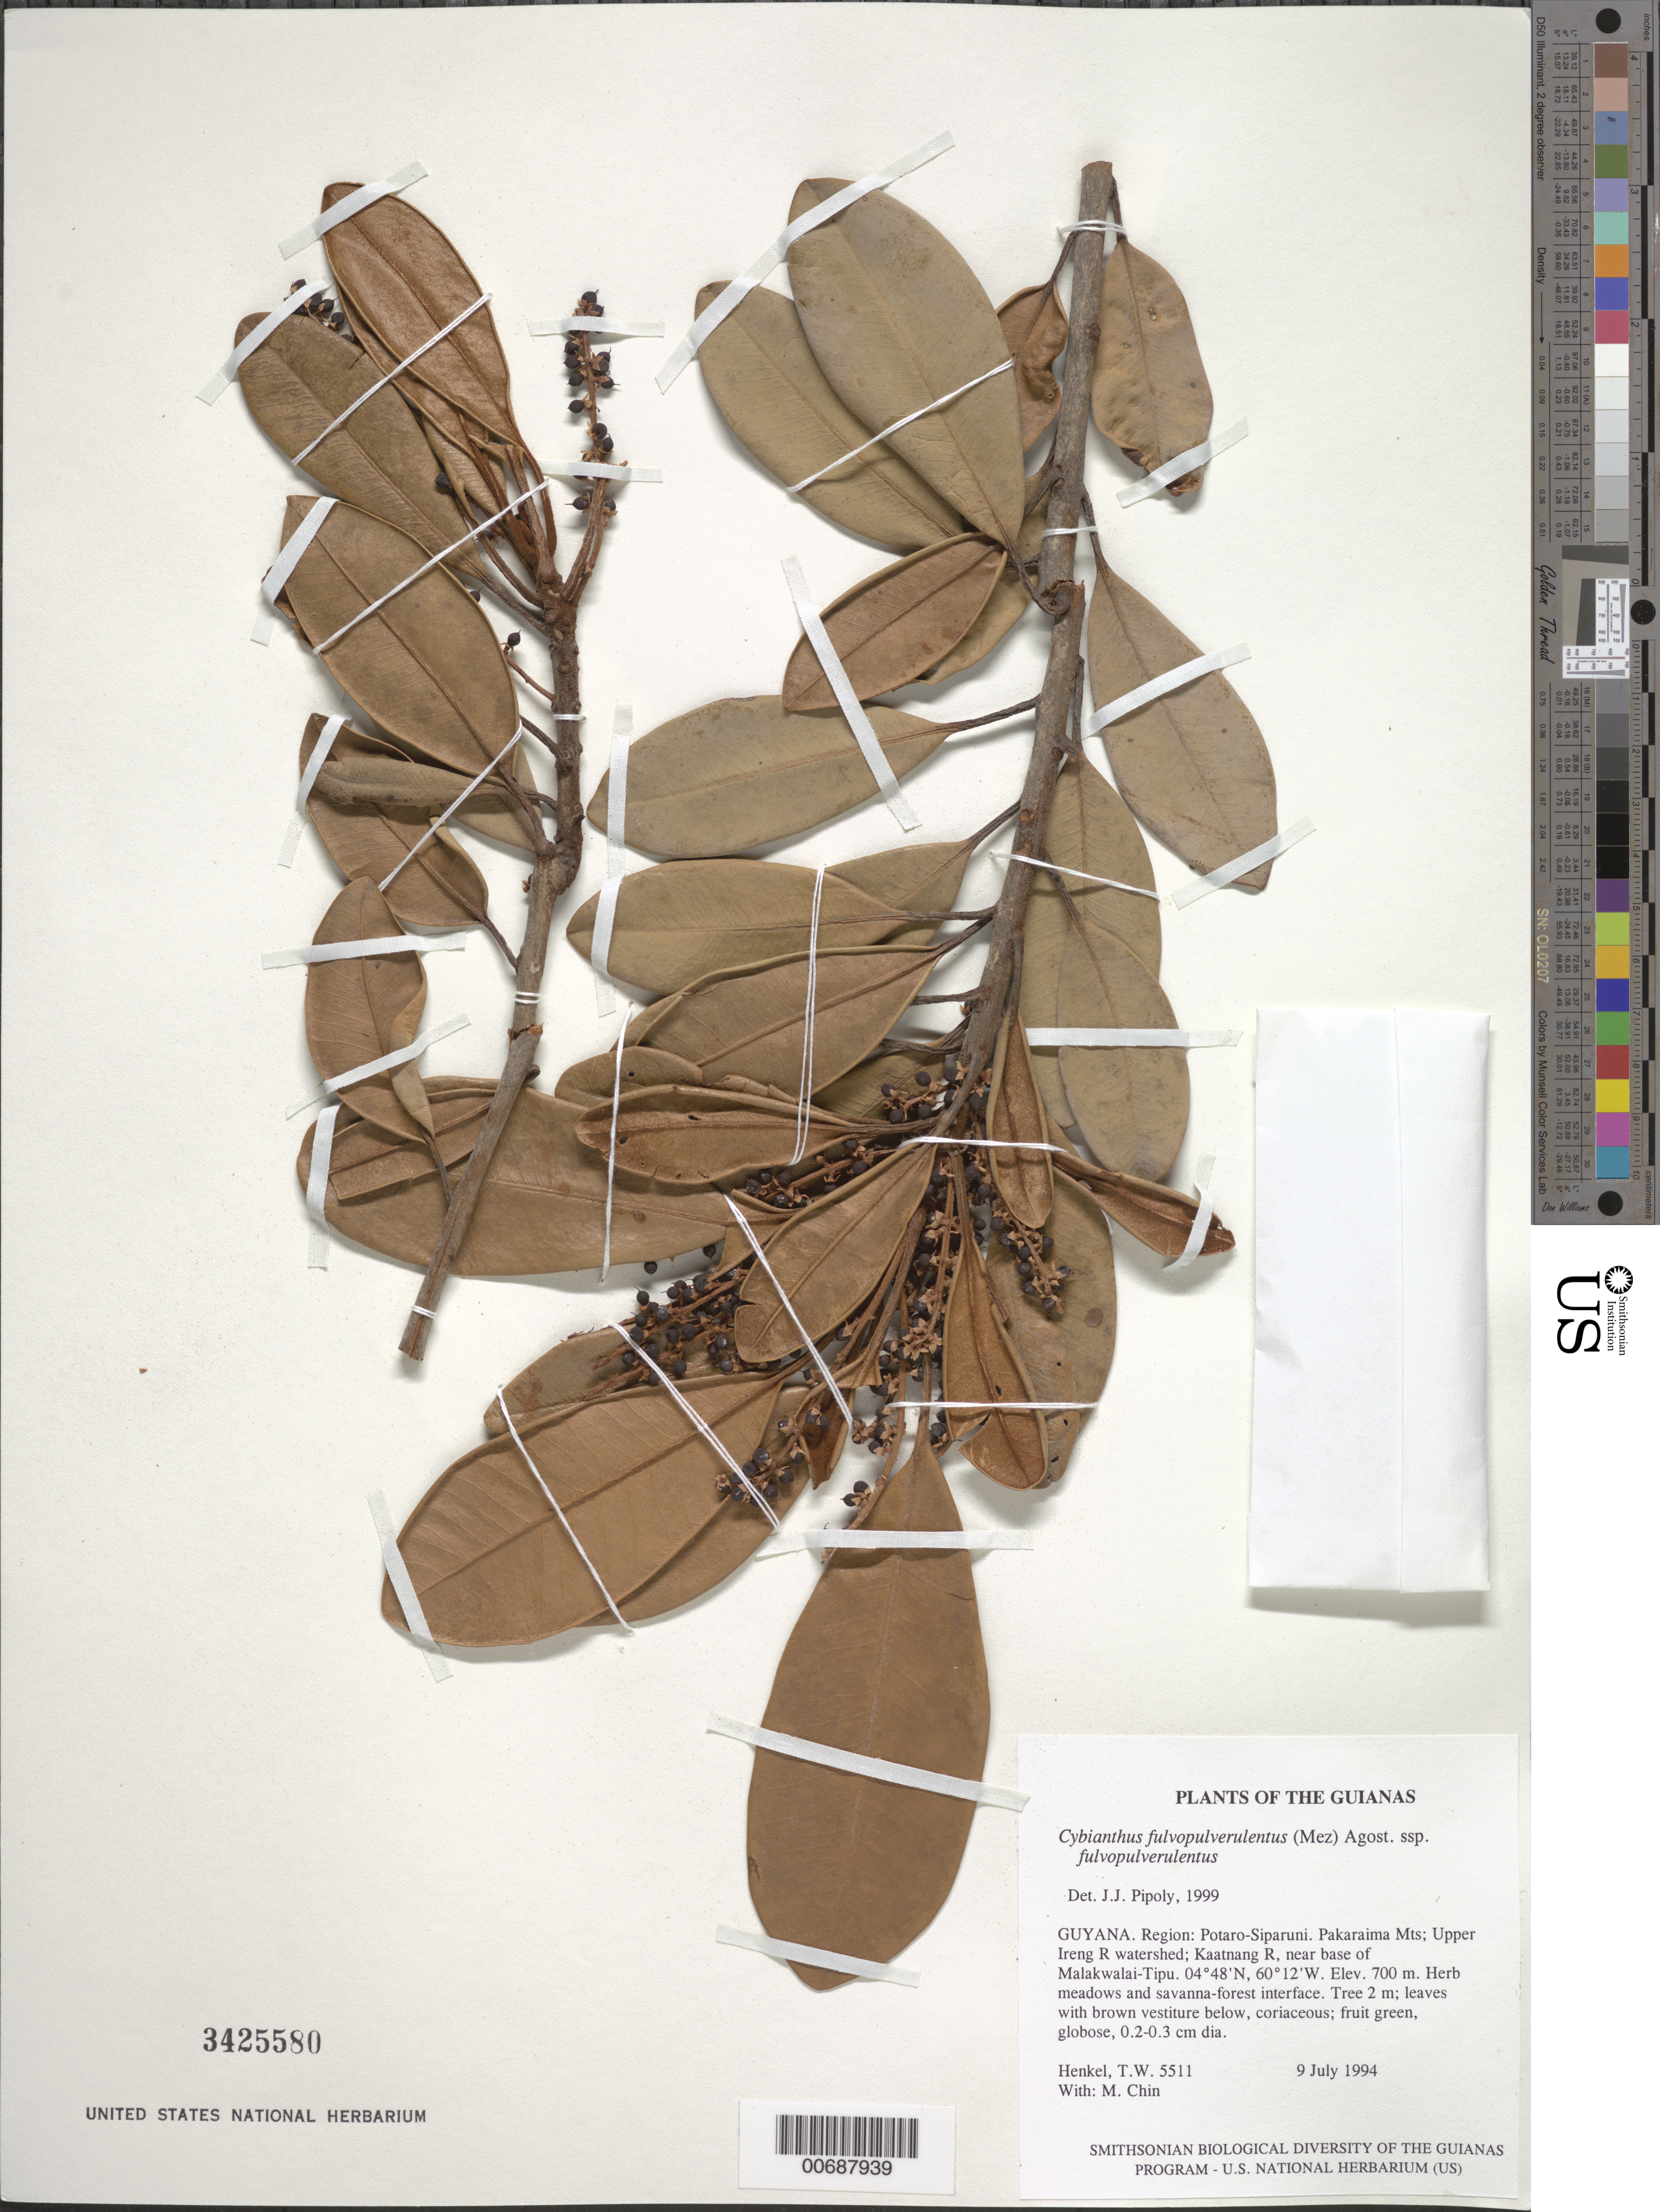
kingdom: Plantae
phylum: Tracheophyta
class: Magnoliopsida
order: Ericales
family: Primulaceae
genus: Cybianthus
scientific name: Cybianthus fulvopulverulentus subsp. fulvopulverulentus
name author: (Mez) G. Agostini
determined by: Pipoly, J. J., III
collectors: T. Henkel & M. Chin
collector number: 5511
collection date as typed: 9 July 1994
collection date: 1994-07-09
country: Guyana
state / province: Potaro-Siparuni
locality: Pakaraima Mts; Upper Ireng R watershed; Kaatnang R, near base of Malakwalai-Tipu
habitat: Herb meadows and savanna-forest interface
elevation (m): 700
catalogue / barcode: US 3425580